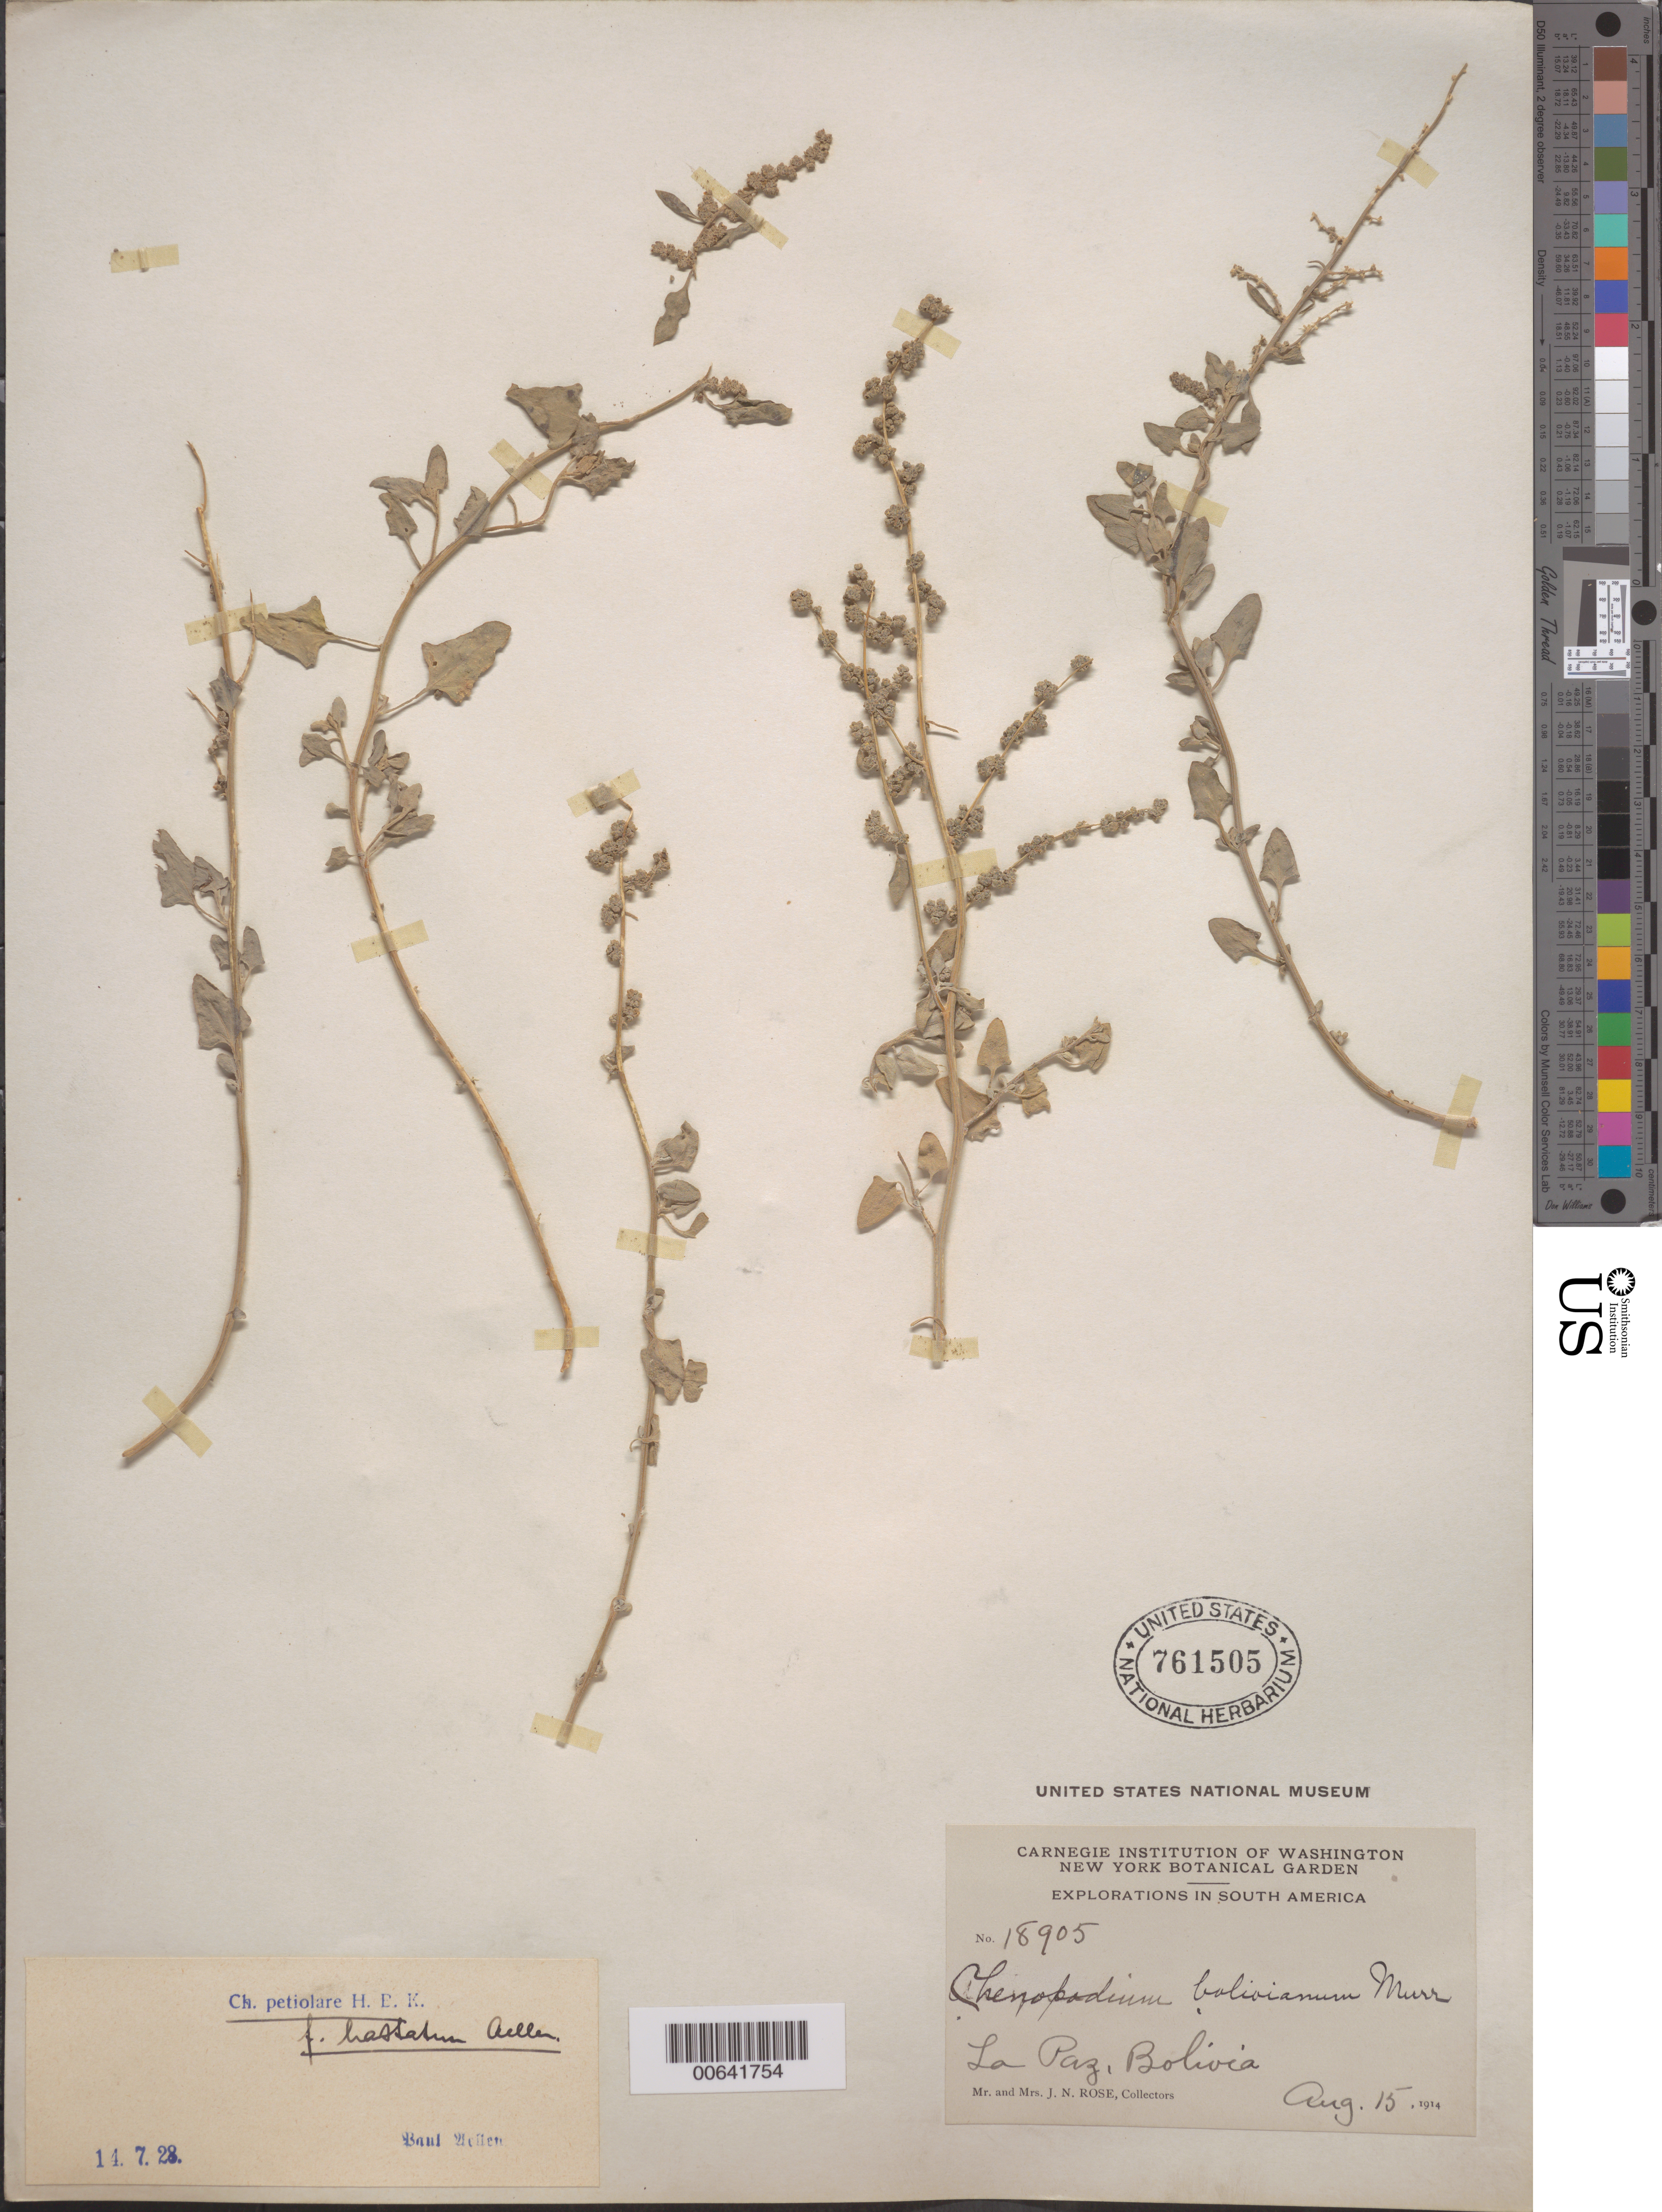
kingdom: Plantae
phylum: Tracheophyta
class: Magnoliopsida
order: Caryophyllales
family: Amaranthaceae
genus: Chenopodium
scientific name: Chenopodium petiolare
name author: Kunth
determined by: Aellen, P.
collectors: J. N. Rose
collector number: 18905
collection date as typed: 17 Aug 1914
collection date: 1914-08-17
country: Bolivia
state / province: La Paz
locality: Bolivia.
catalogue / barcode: US 761505